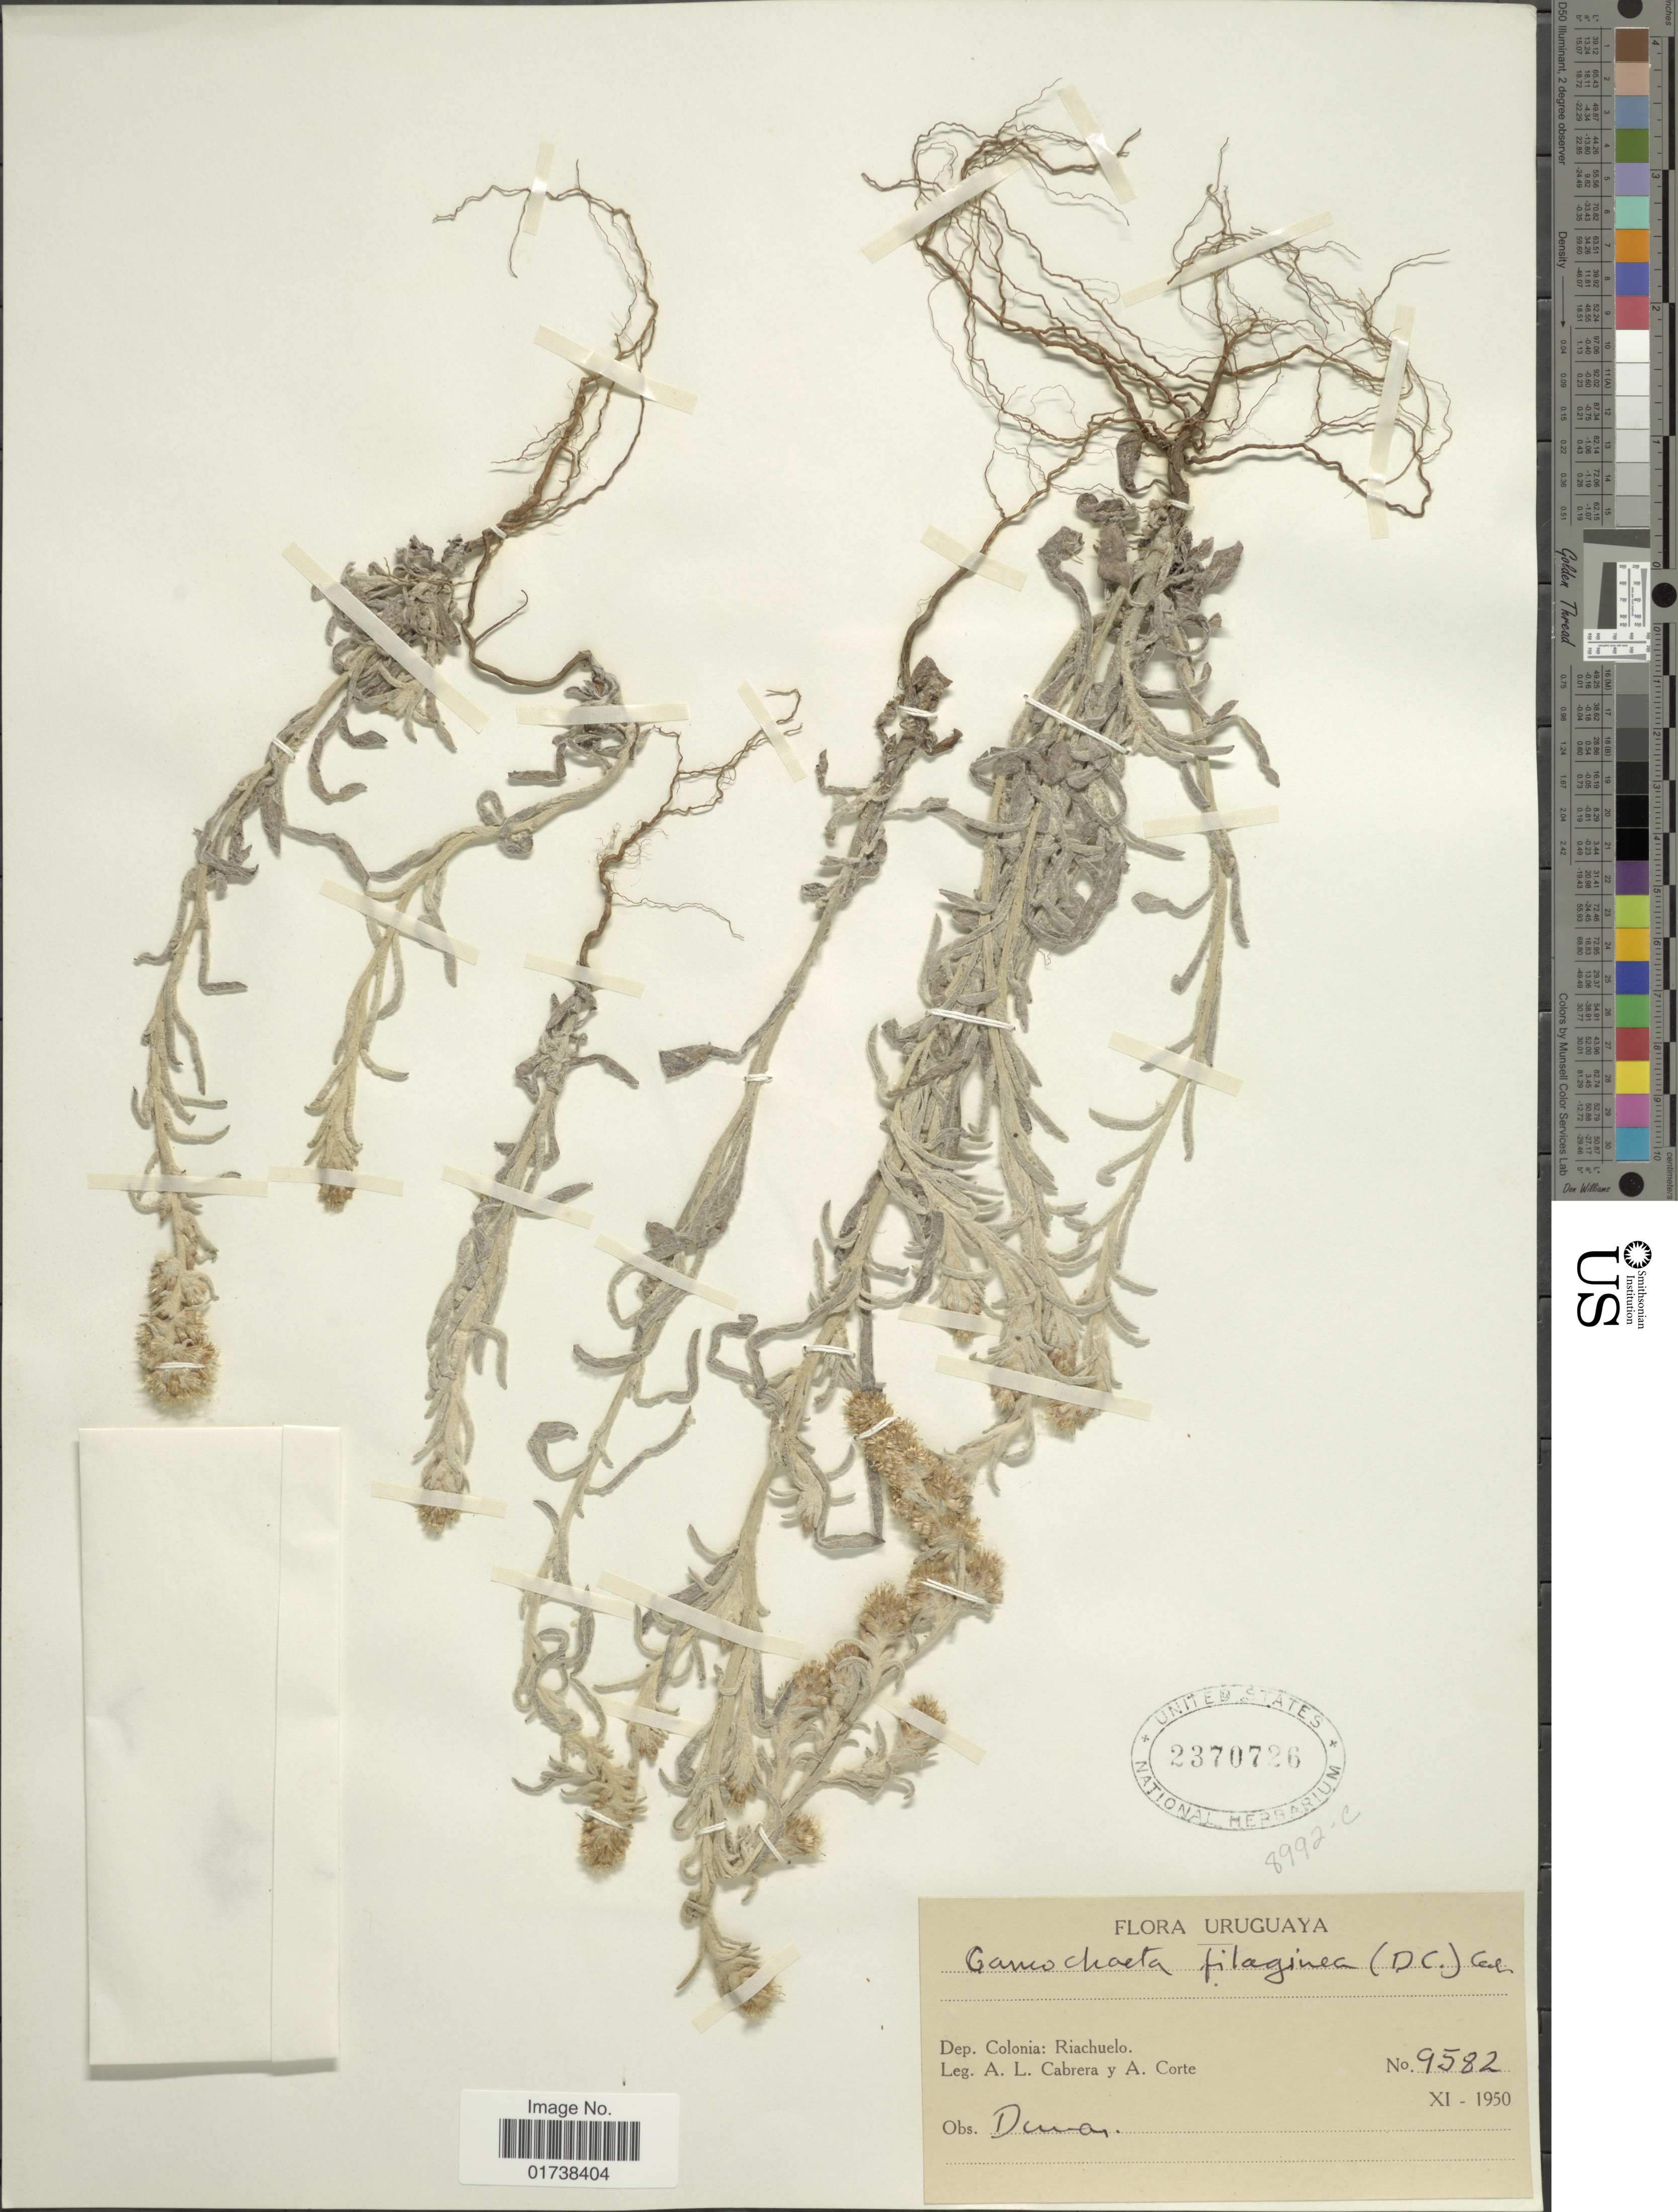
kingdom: Plantae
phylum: Tracheophyta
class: Magnoliopsida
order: Asterales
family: Asteraceae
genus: Gamochaeta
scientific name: Gamochaeta filaginea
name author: (DC.) Cabrera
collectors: A. L. Cabrera & A. Corte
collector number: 9582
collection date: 1950-11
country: Uruguay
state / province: Colonia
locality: Dep. Colonia: Riachuelo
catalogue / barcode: US 2370726